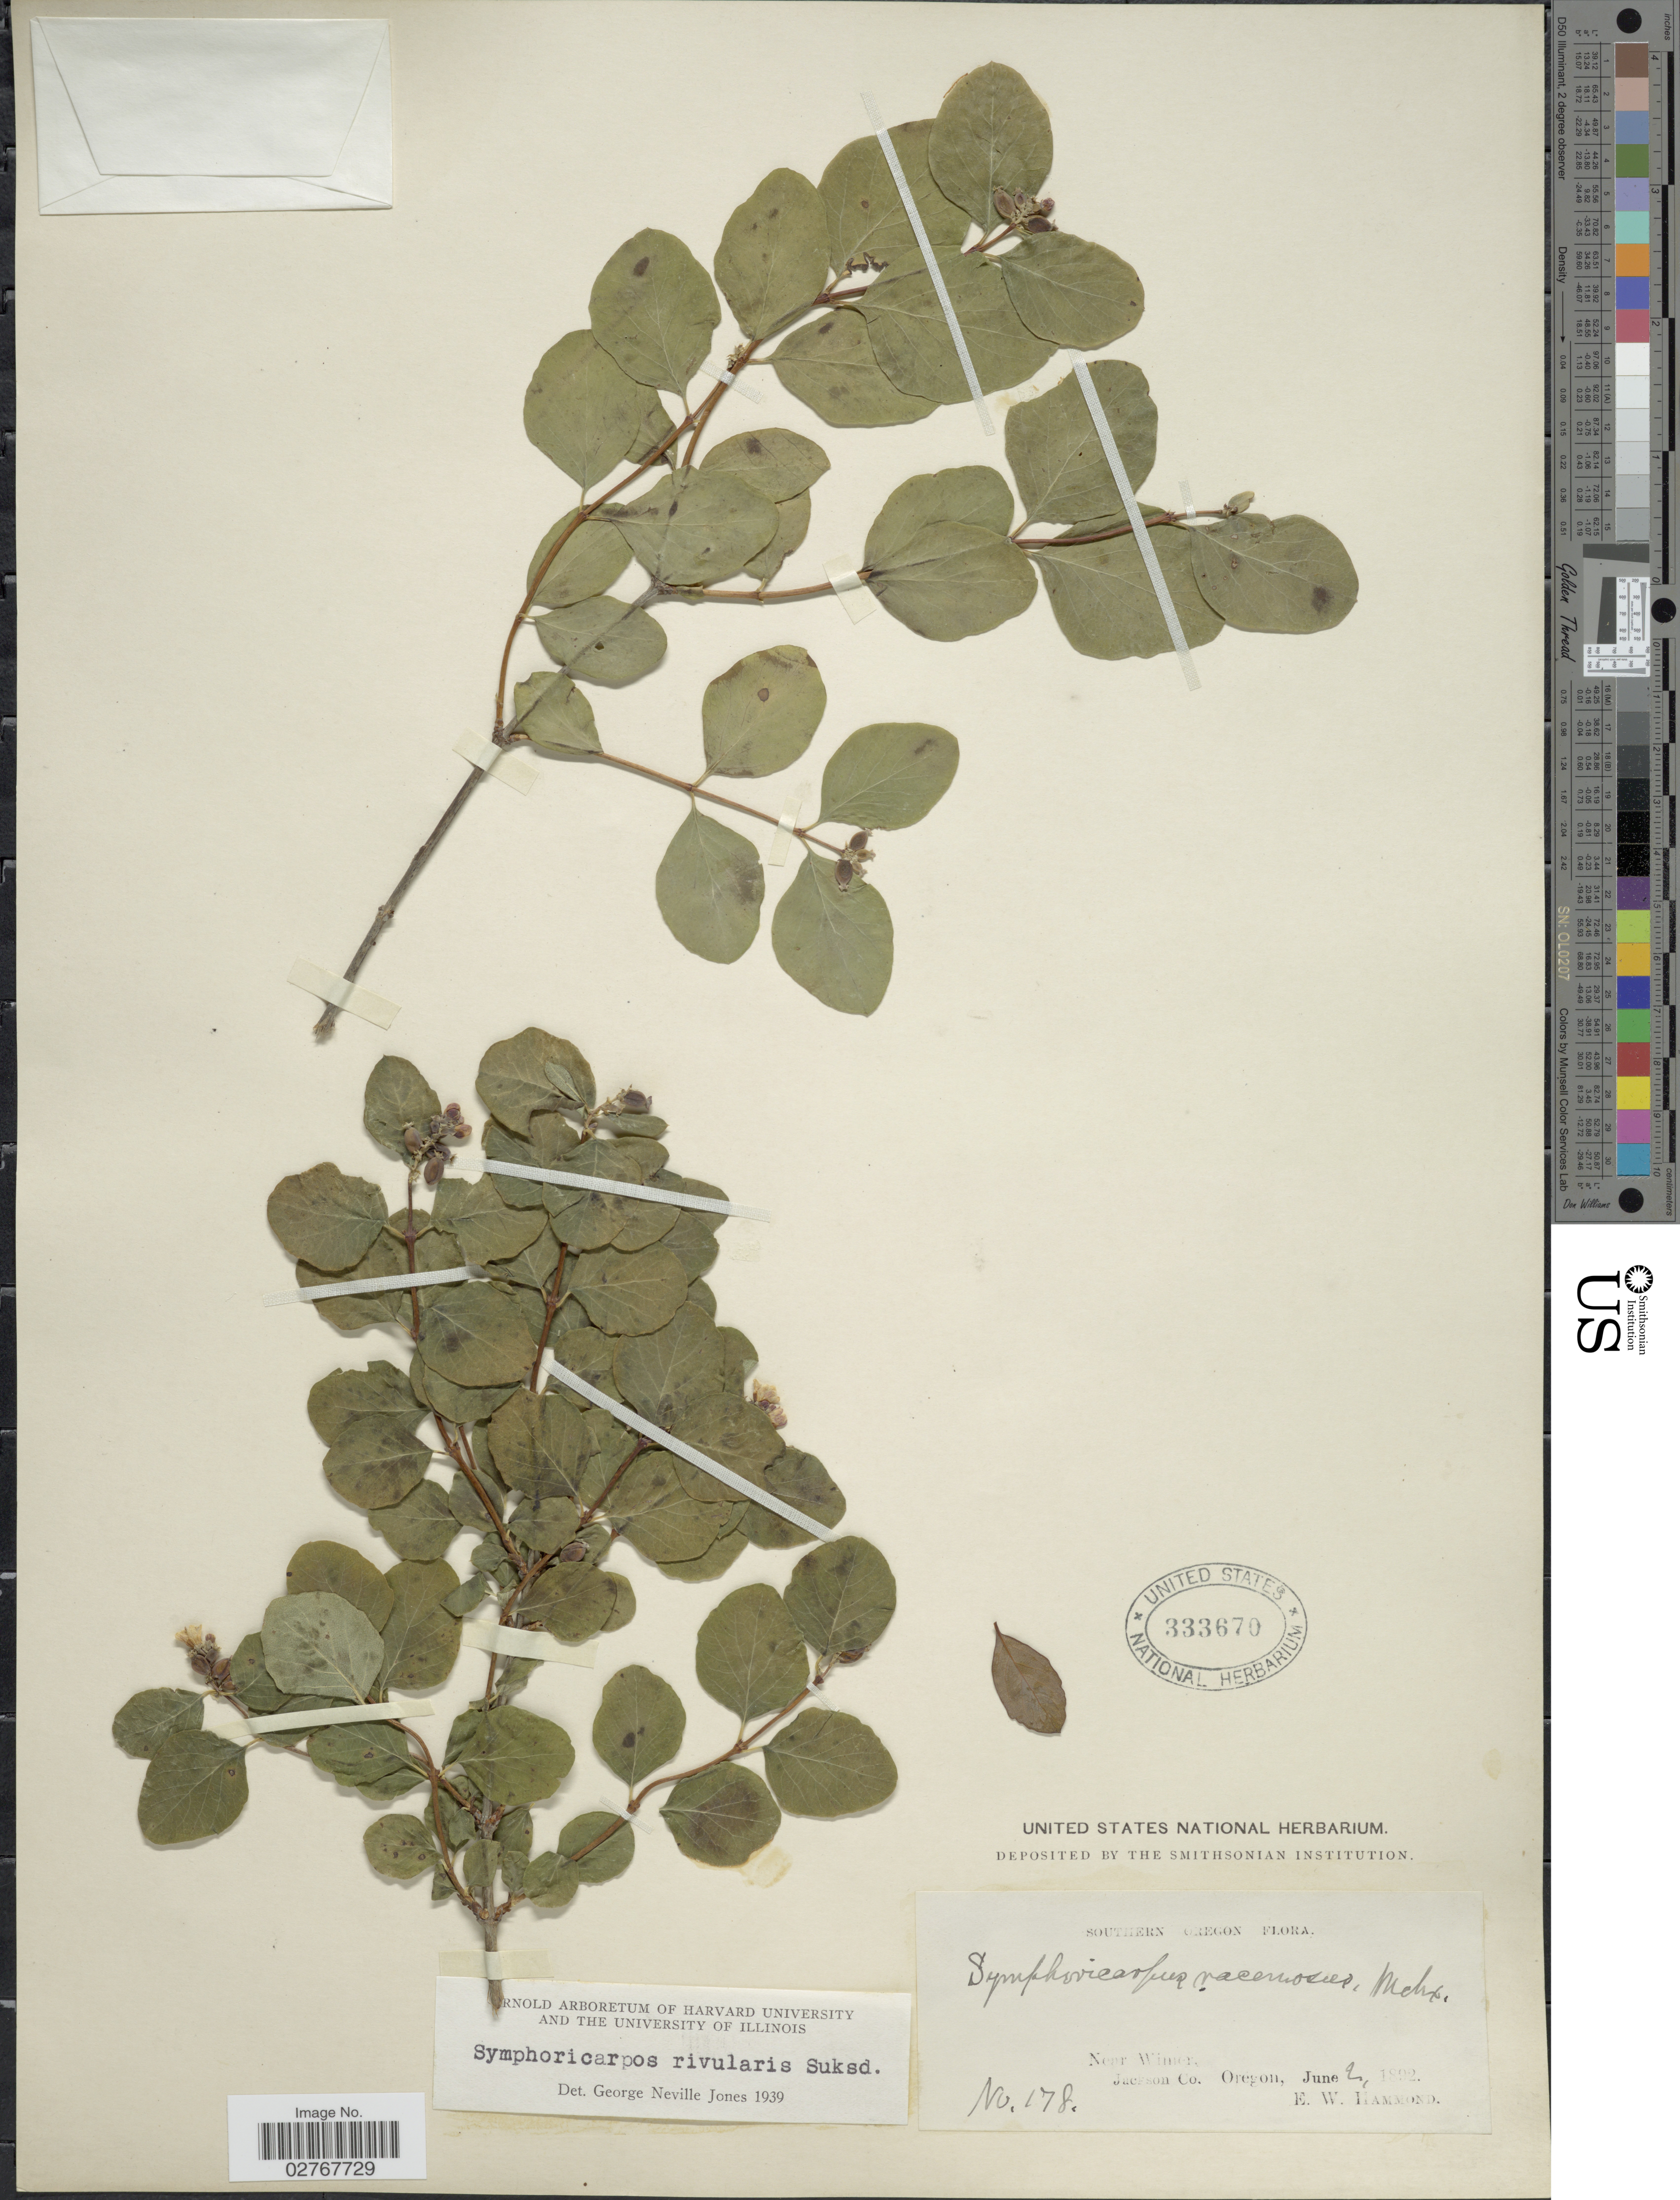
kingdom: Plantae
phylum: Tracheophyta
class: Magnoliopsida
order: Dipsacales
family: Caprifoliaceae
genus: Symphoricarpos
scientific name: Symphoricarpos rivularis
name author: Suksd.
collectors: E. Hammond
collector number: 178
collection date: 1892-06-02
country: United States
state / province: Oregon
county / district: Jackson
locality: Southern Oregon. Near Wimer, Jackson Co.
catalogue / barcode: US 333670